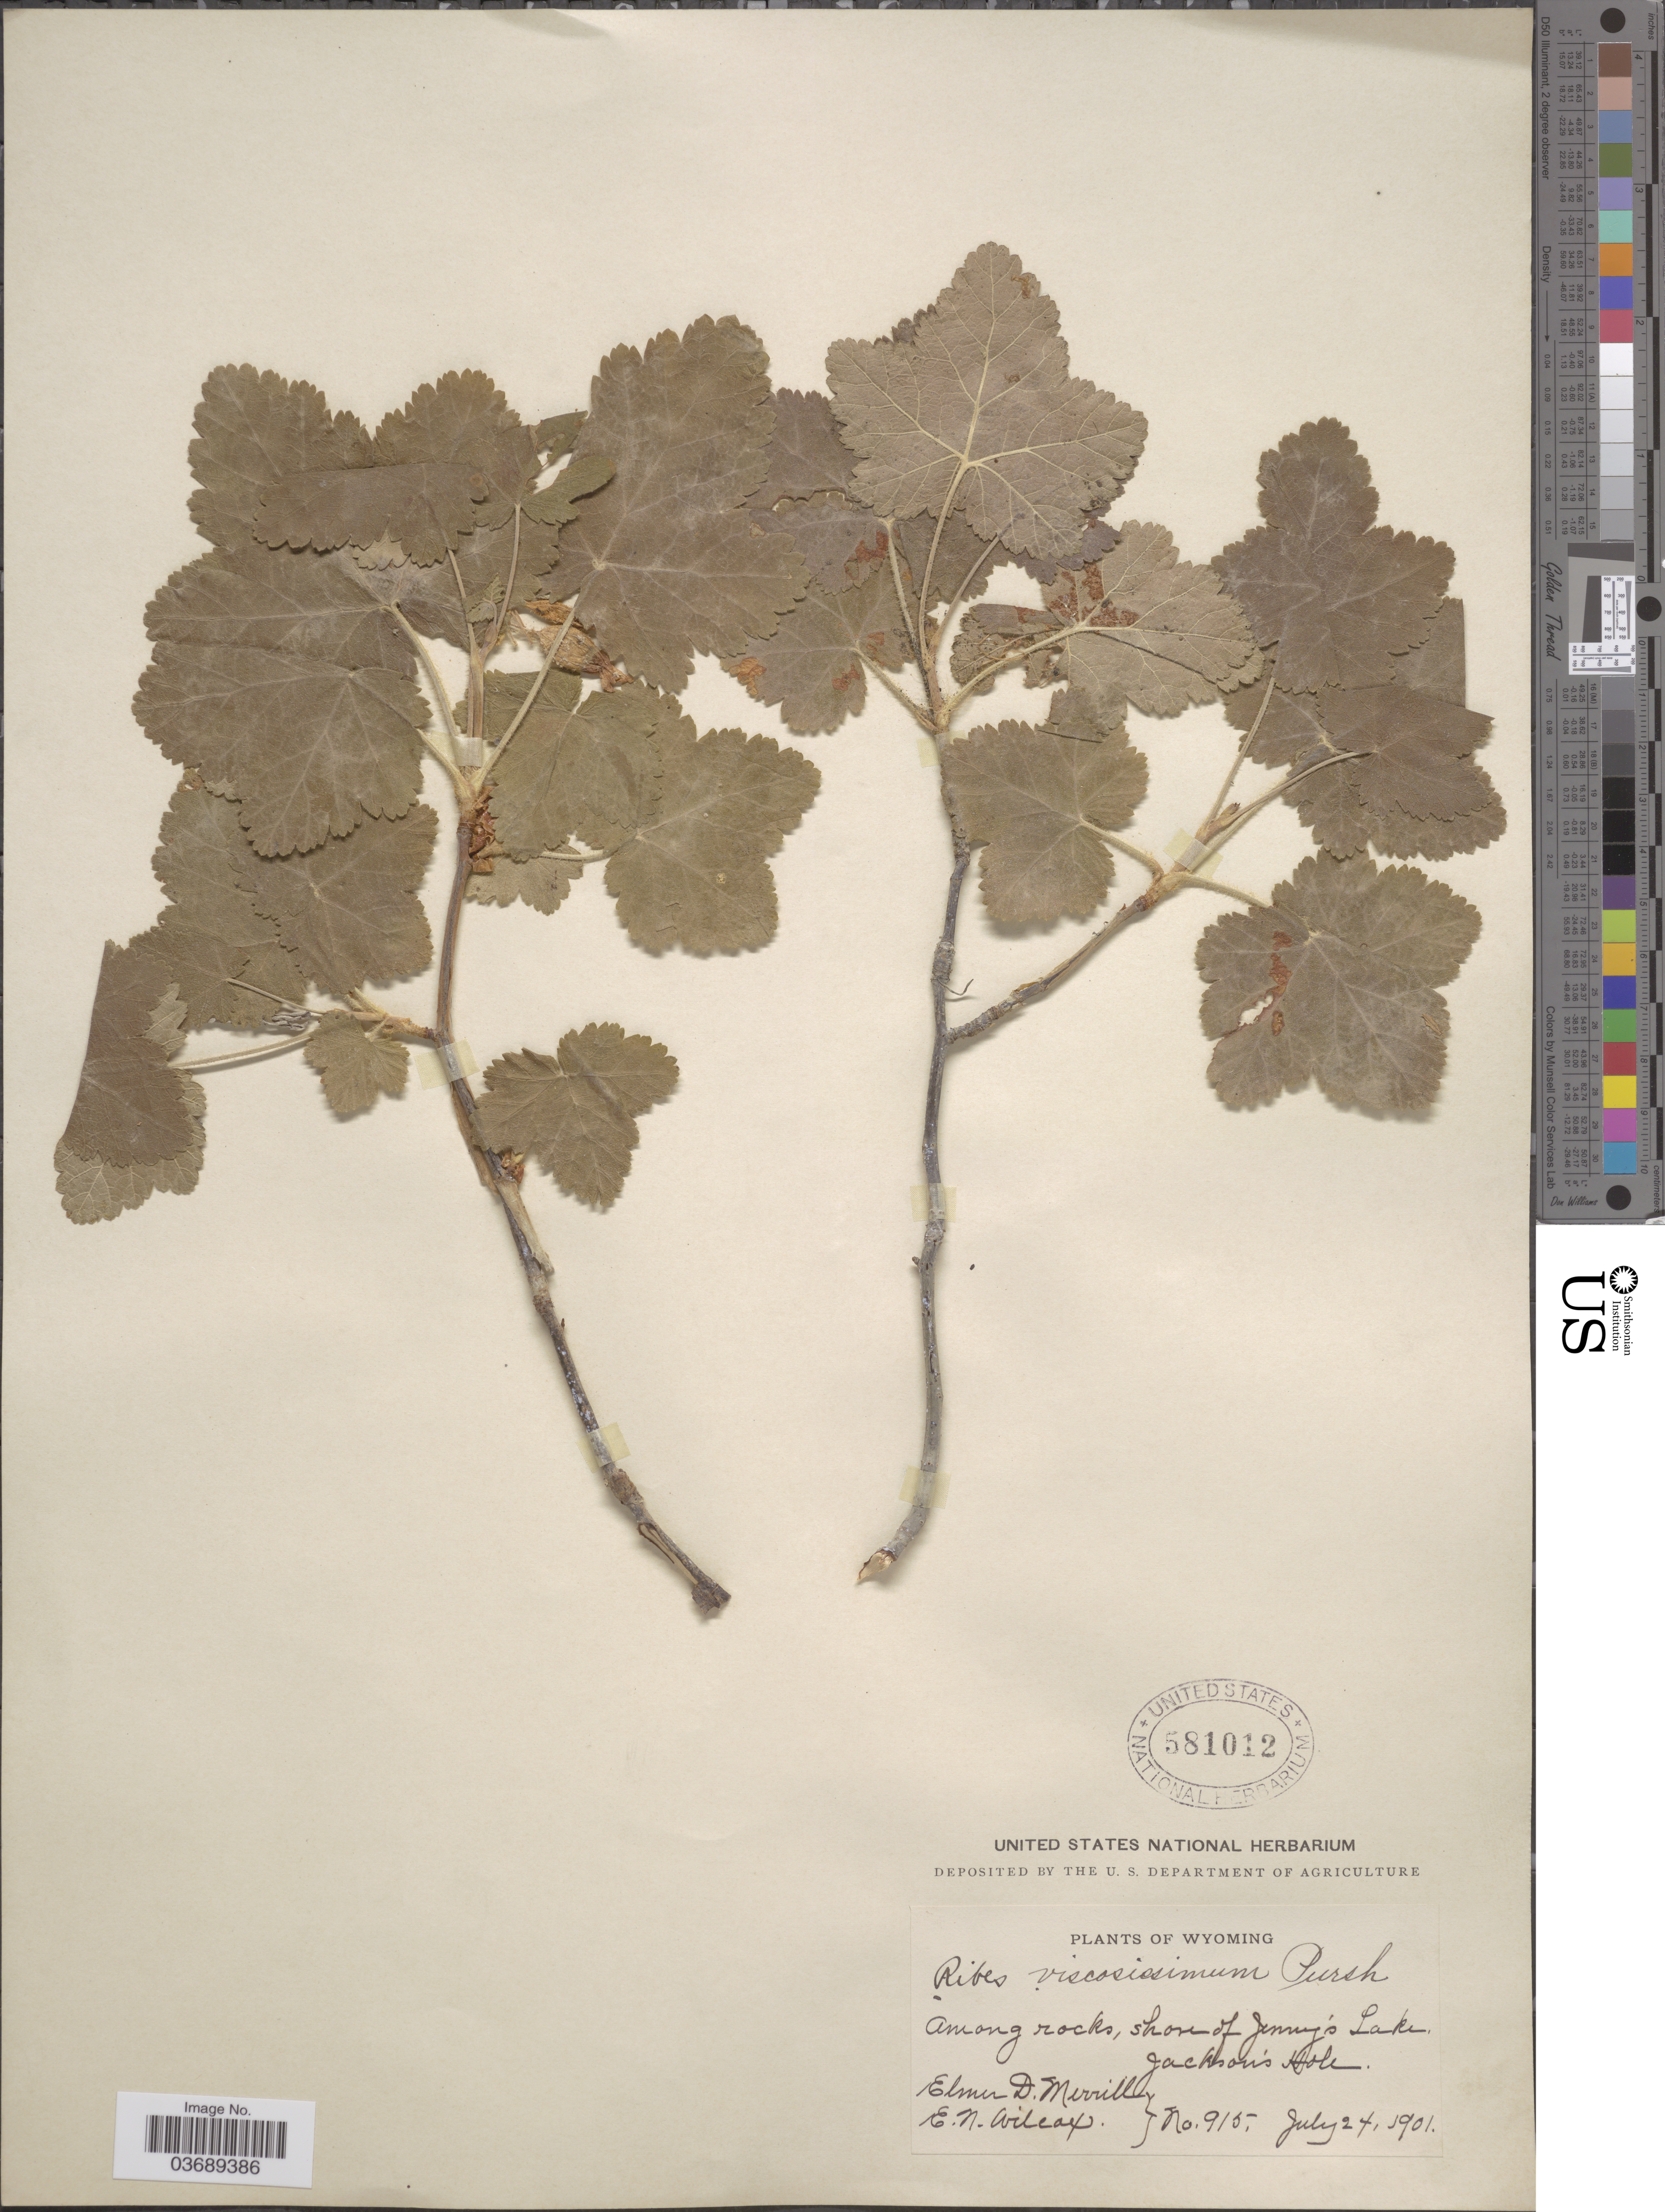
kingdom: Plantae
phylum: Tracheophyta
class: Magnoliopsida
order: Saxifragales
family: Grossulariaceae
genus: Ribes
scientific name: Ribes viscosissimum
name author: Pursh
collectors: E. D. Merrill & E. Wilcox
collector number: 915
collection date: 1901-07-24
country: United States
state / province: Wyoming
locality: Among rocks, shore of Jenny's Lake, Jackson's Hole.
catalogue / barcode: US 581012